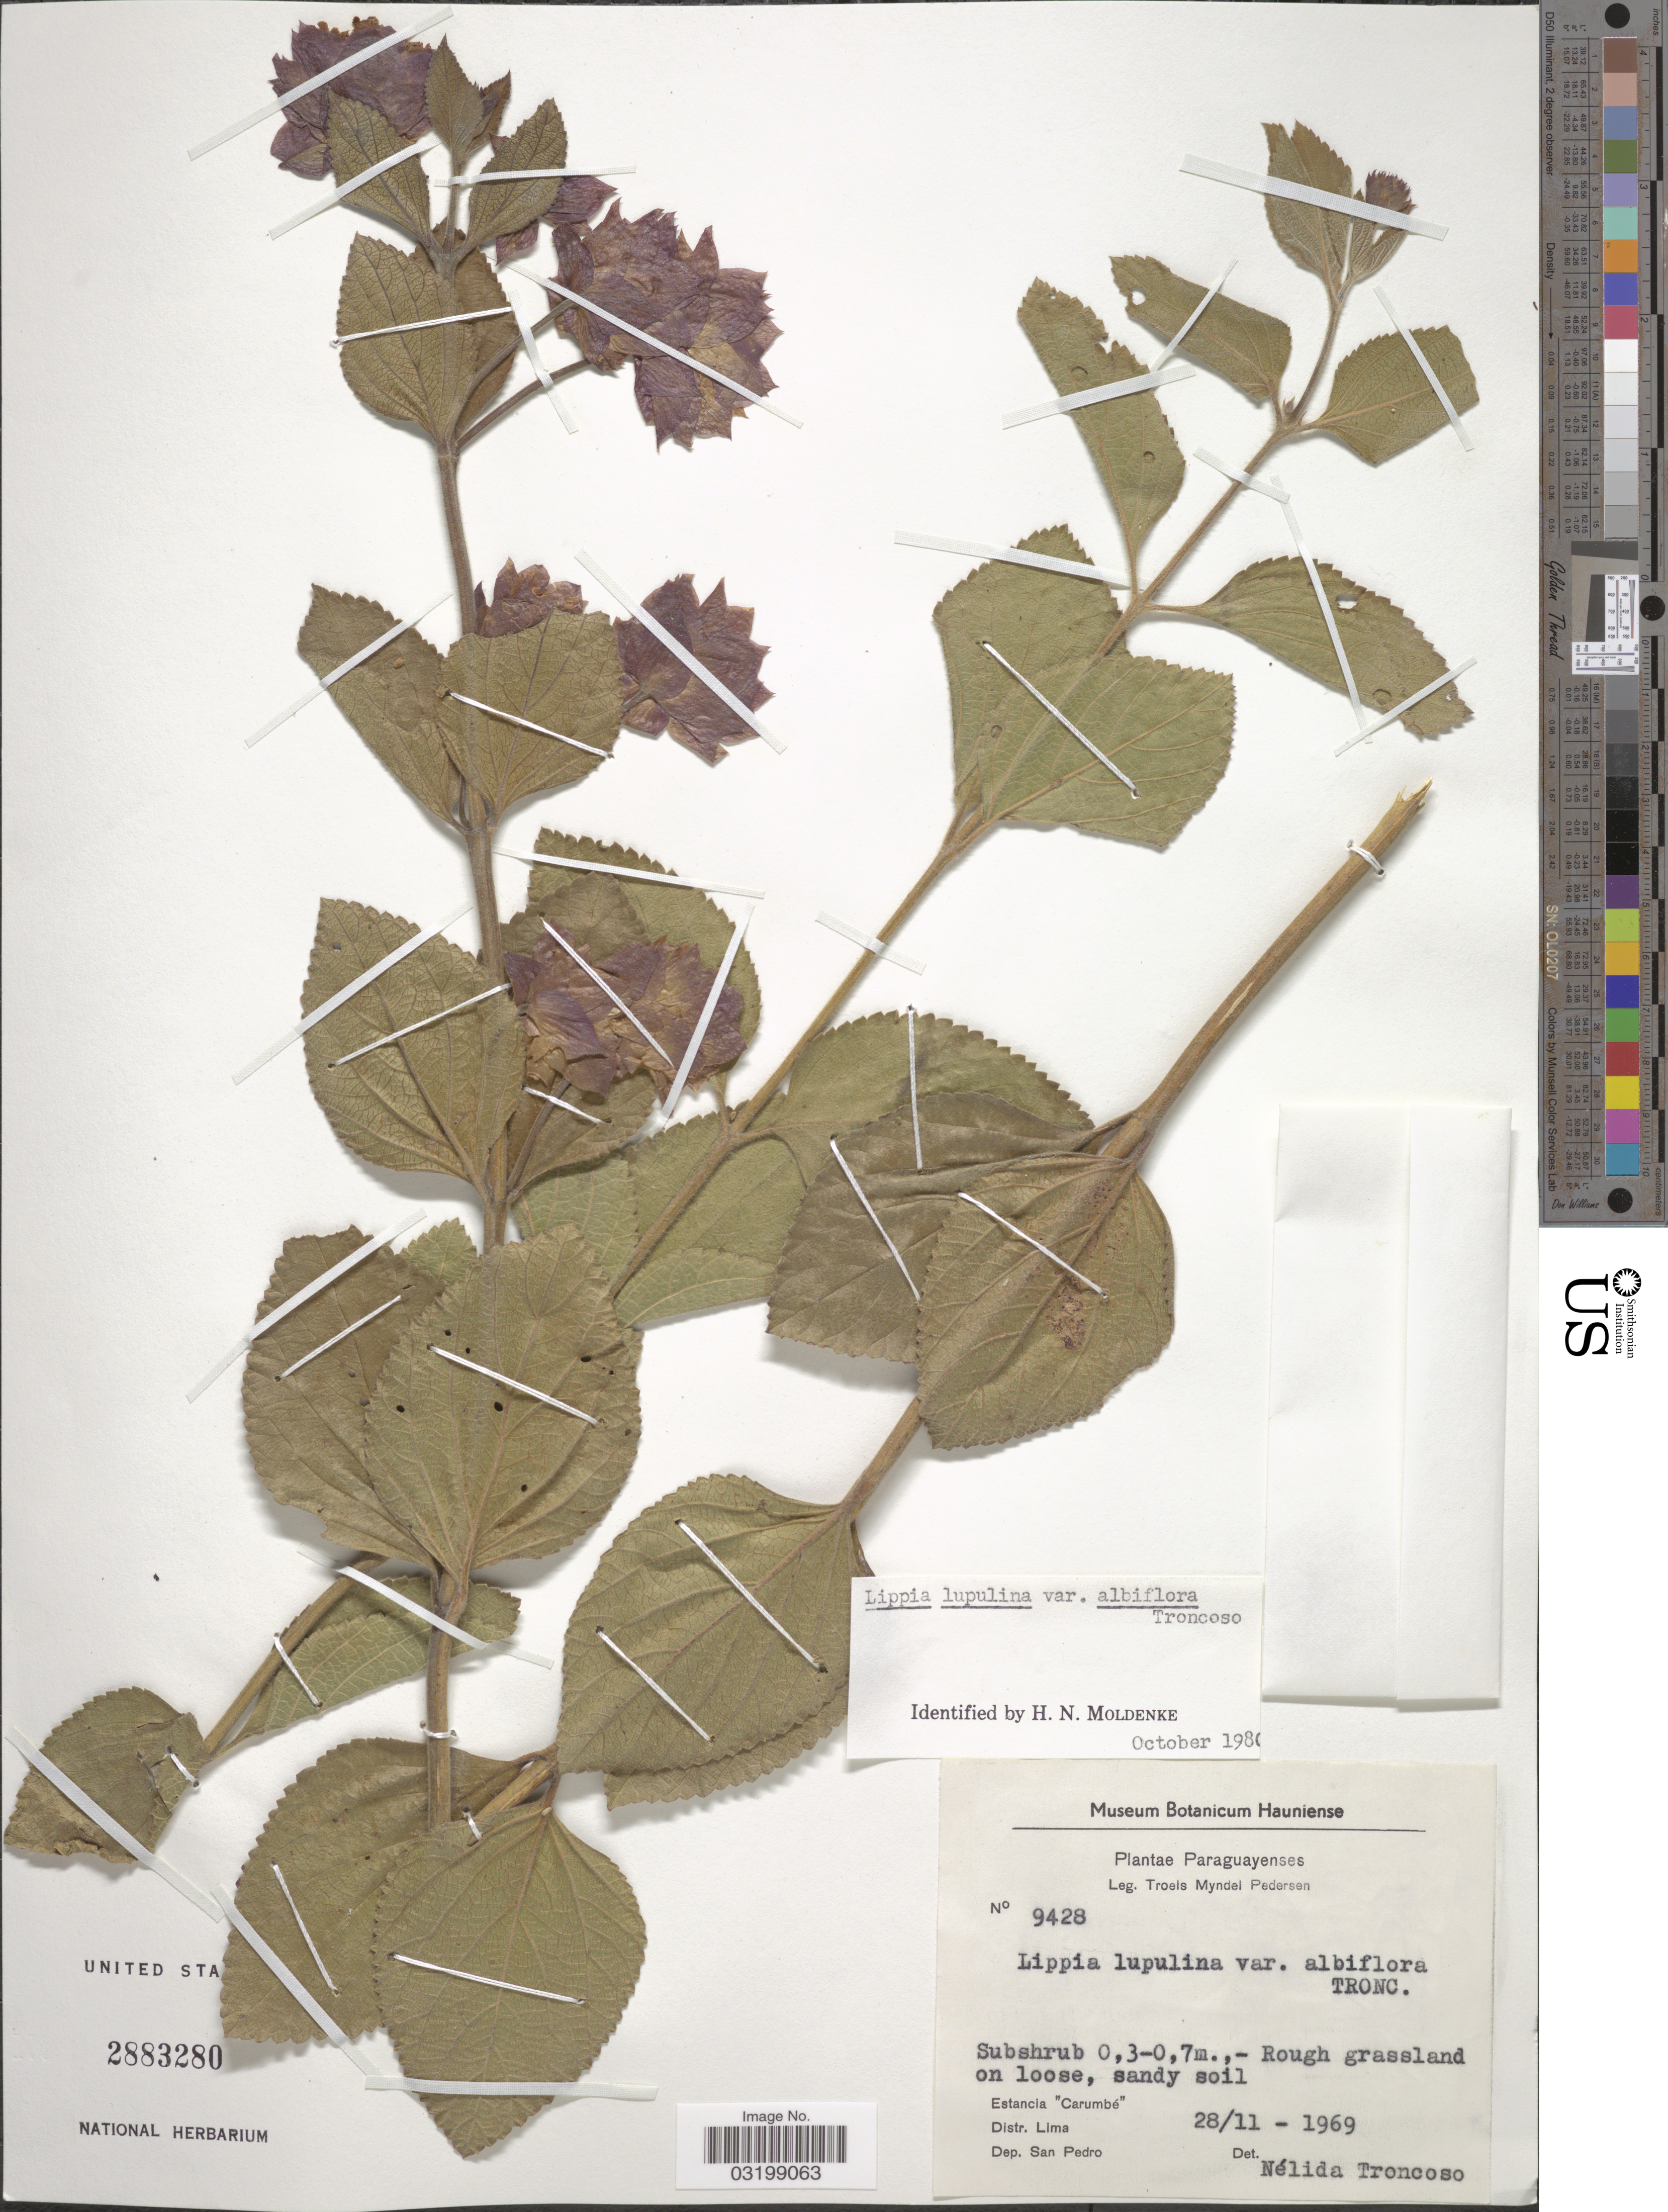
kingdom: Plantae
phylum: Tracheophyta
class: Magnoliopsida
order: Lamiales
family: Verbenaceae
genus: Lippia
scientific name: Lippia paraguariensis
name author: Briq.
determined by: Mirra, Fabiana, (SI), Instituto de Botanica Darwinion (ARGENTINA)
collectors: T. Pederson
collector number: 9428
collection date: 1969-11-28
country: Paraguay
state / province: San Pedro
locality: Estancia "Carumbé". Distr. Lima. Dep. San Pedro.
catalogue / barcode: US 2883280